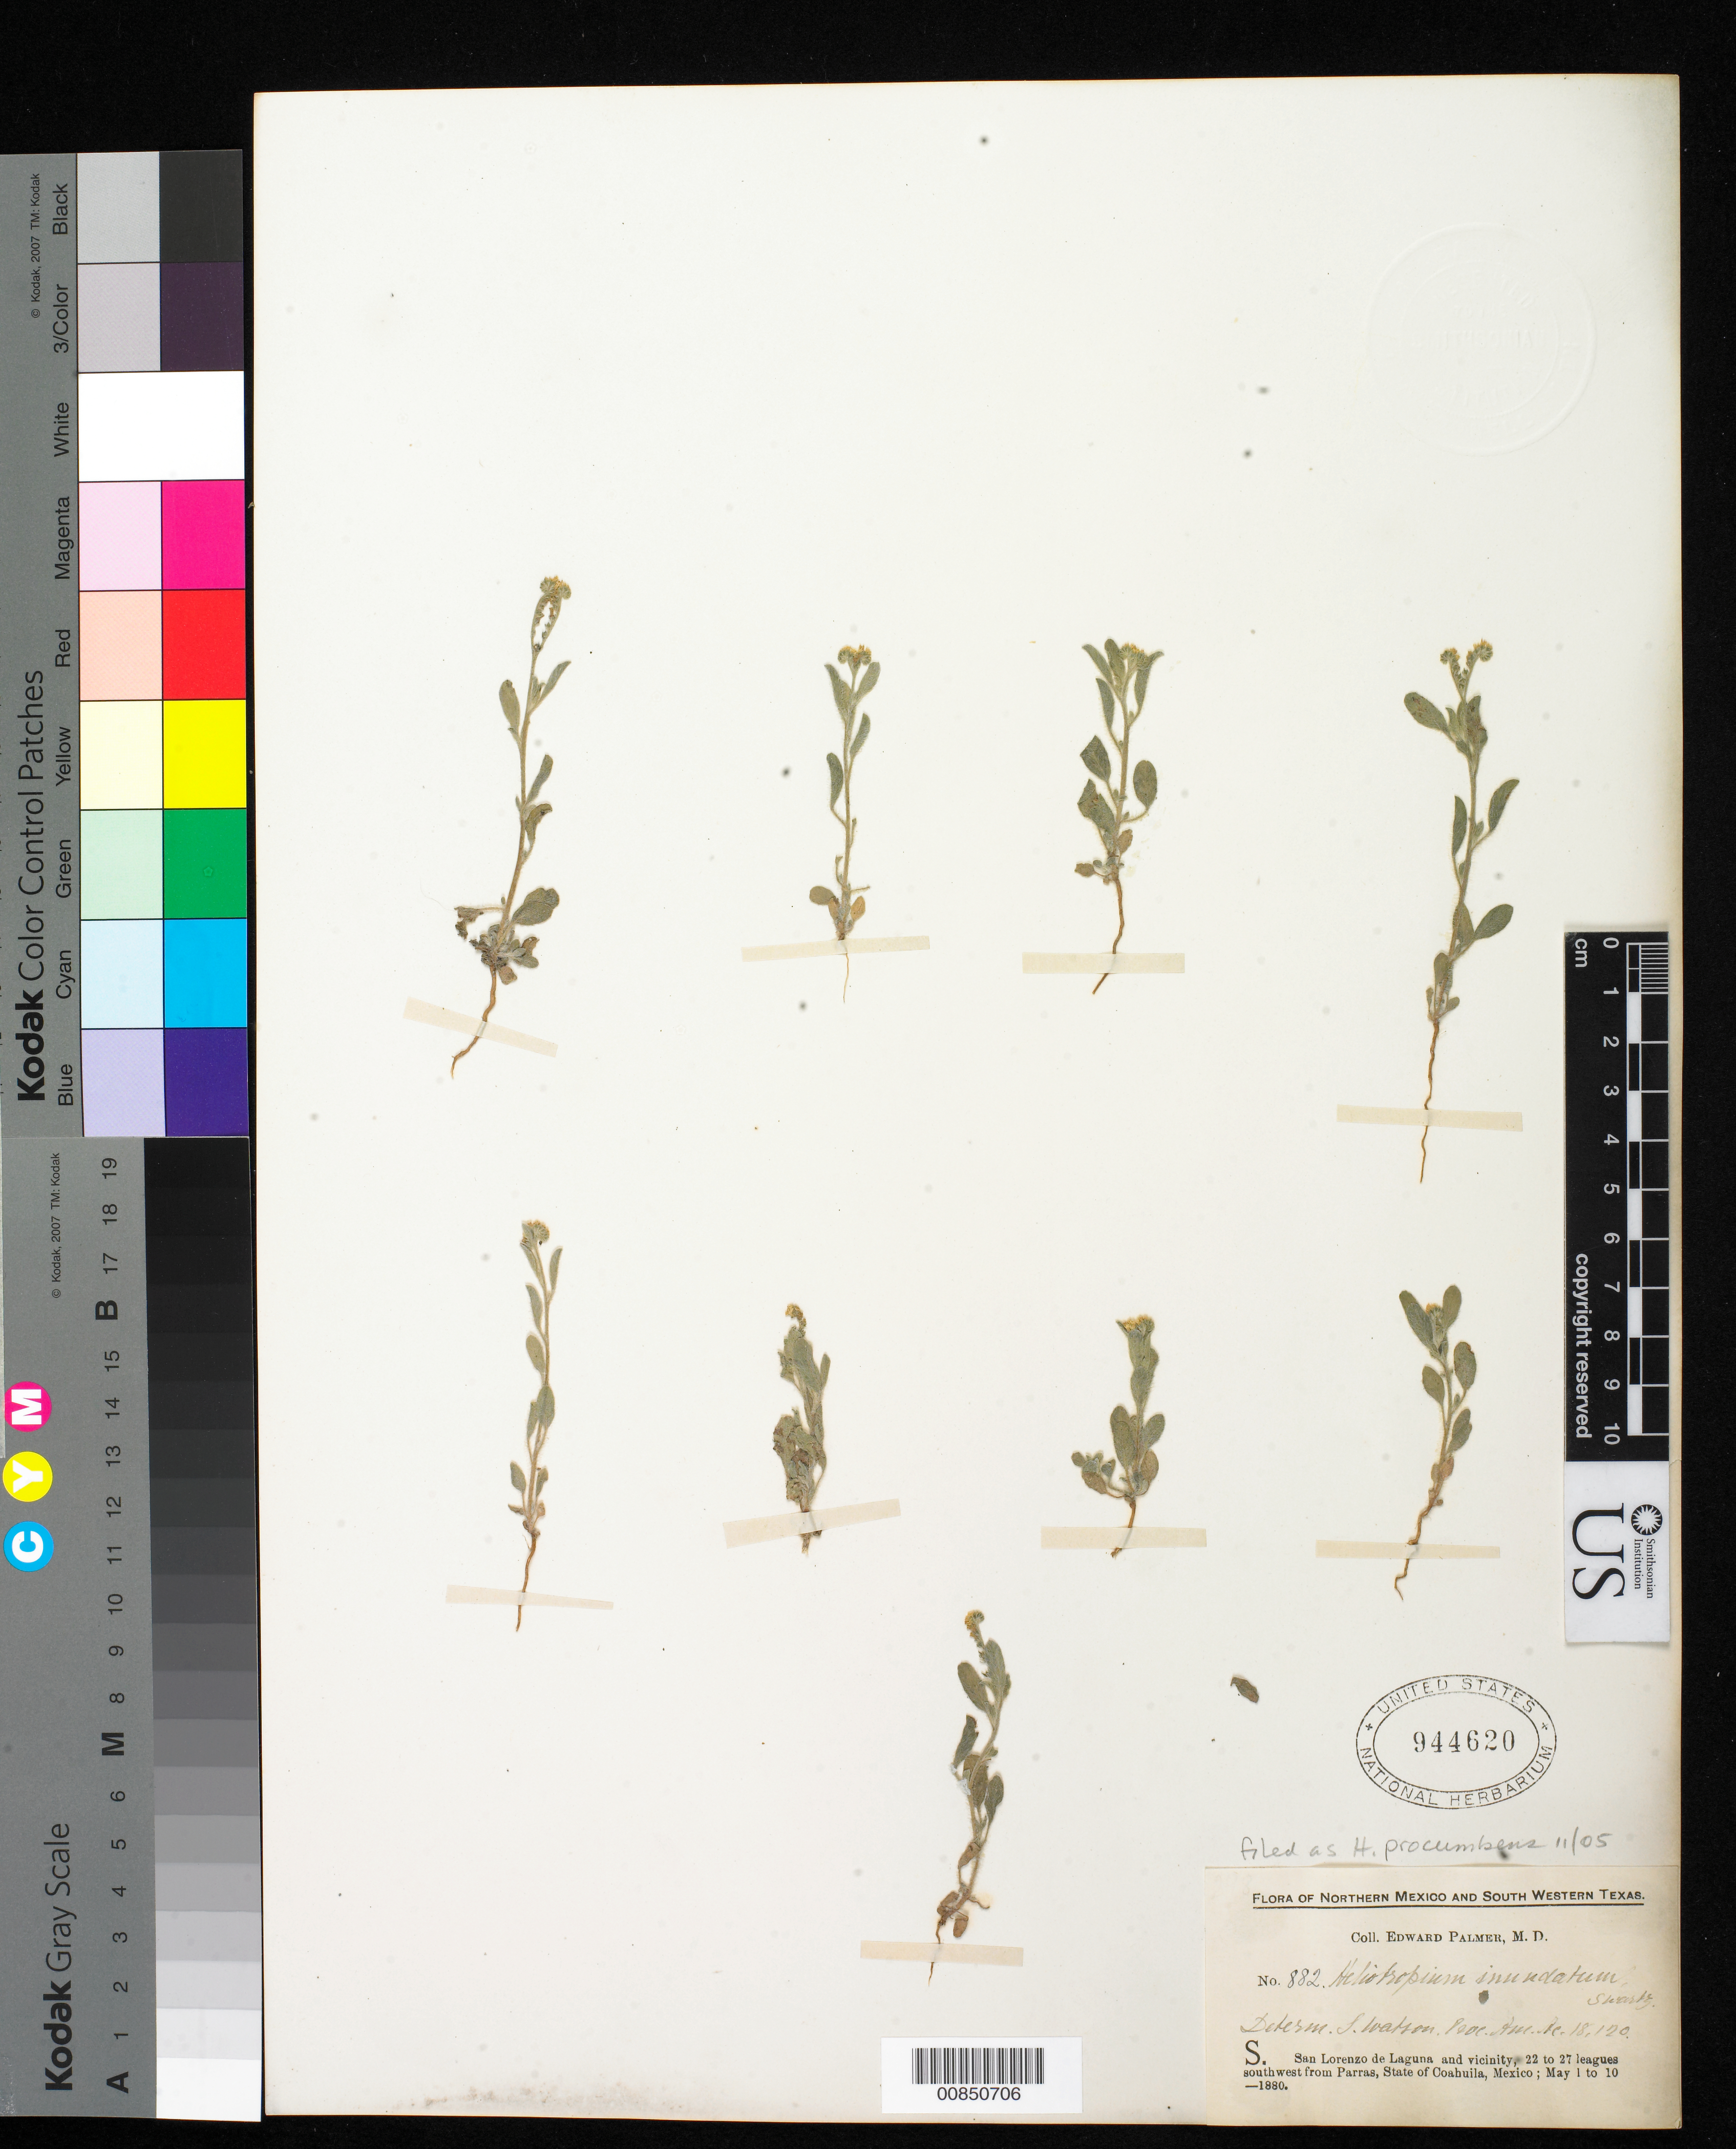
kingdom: Plantae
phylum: Tracheophyta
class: Magnoliopsida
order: Boraginales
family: Heliotropiaceae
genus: Euploca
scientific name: Euploca procumbens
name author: (Mill.) Diane & Hilger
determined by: Feuillet, C.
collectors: E. Palmer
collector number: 882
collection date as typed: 01 May 1880 to 10 May 1880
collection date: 1880-05-01/1880-05-10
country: Mexico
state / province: Coahuila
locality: S. San Lorenzo de Laguna and vicinity, 22 to 27 leagues southwest from Parras, Coahuila.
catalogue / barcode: US 944620